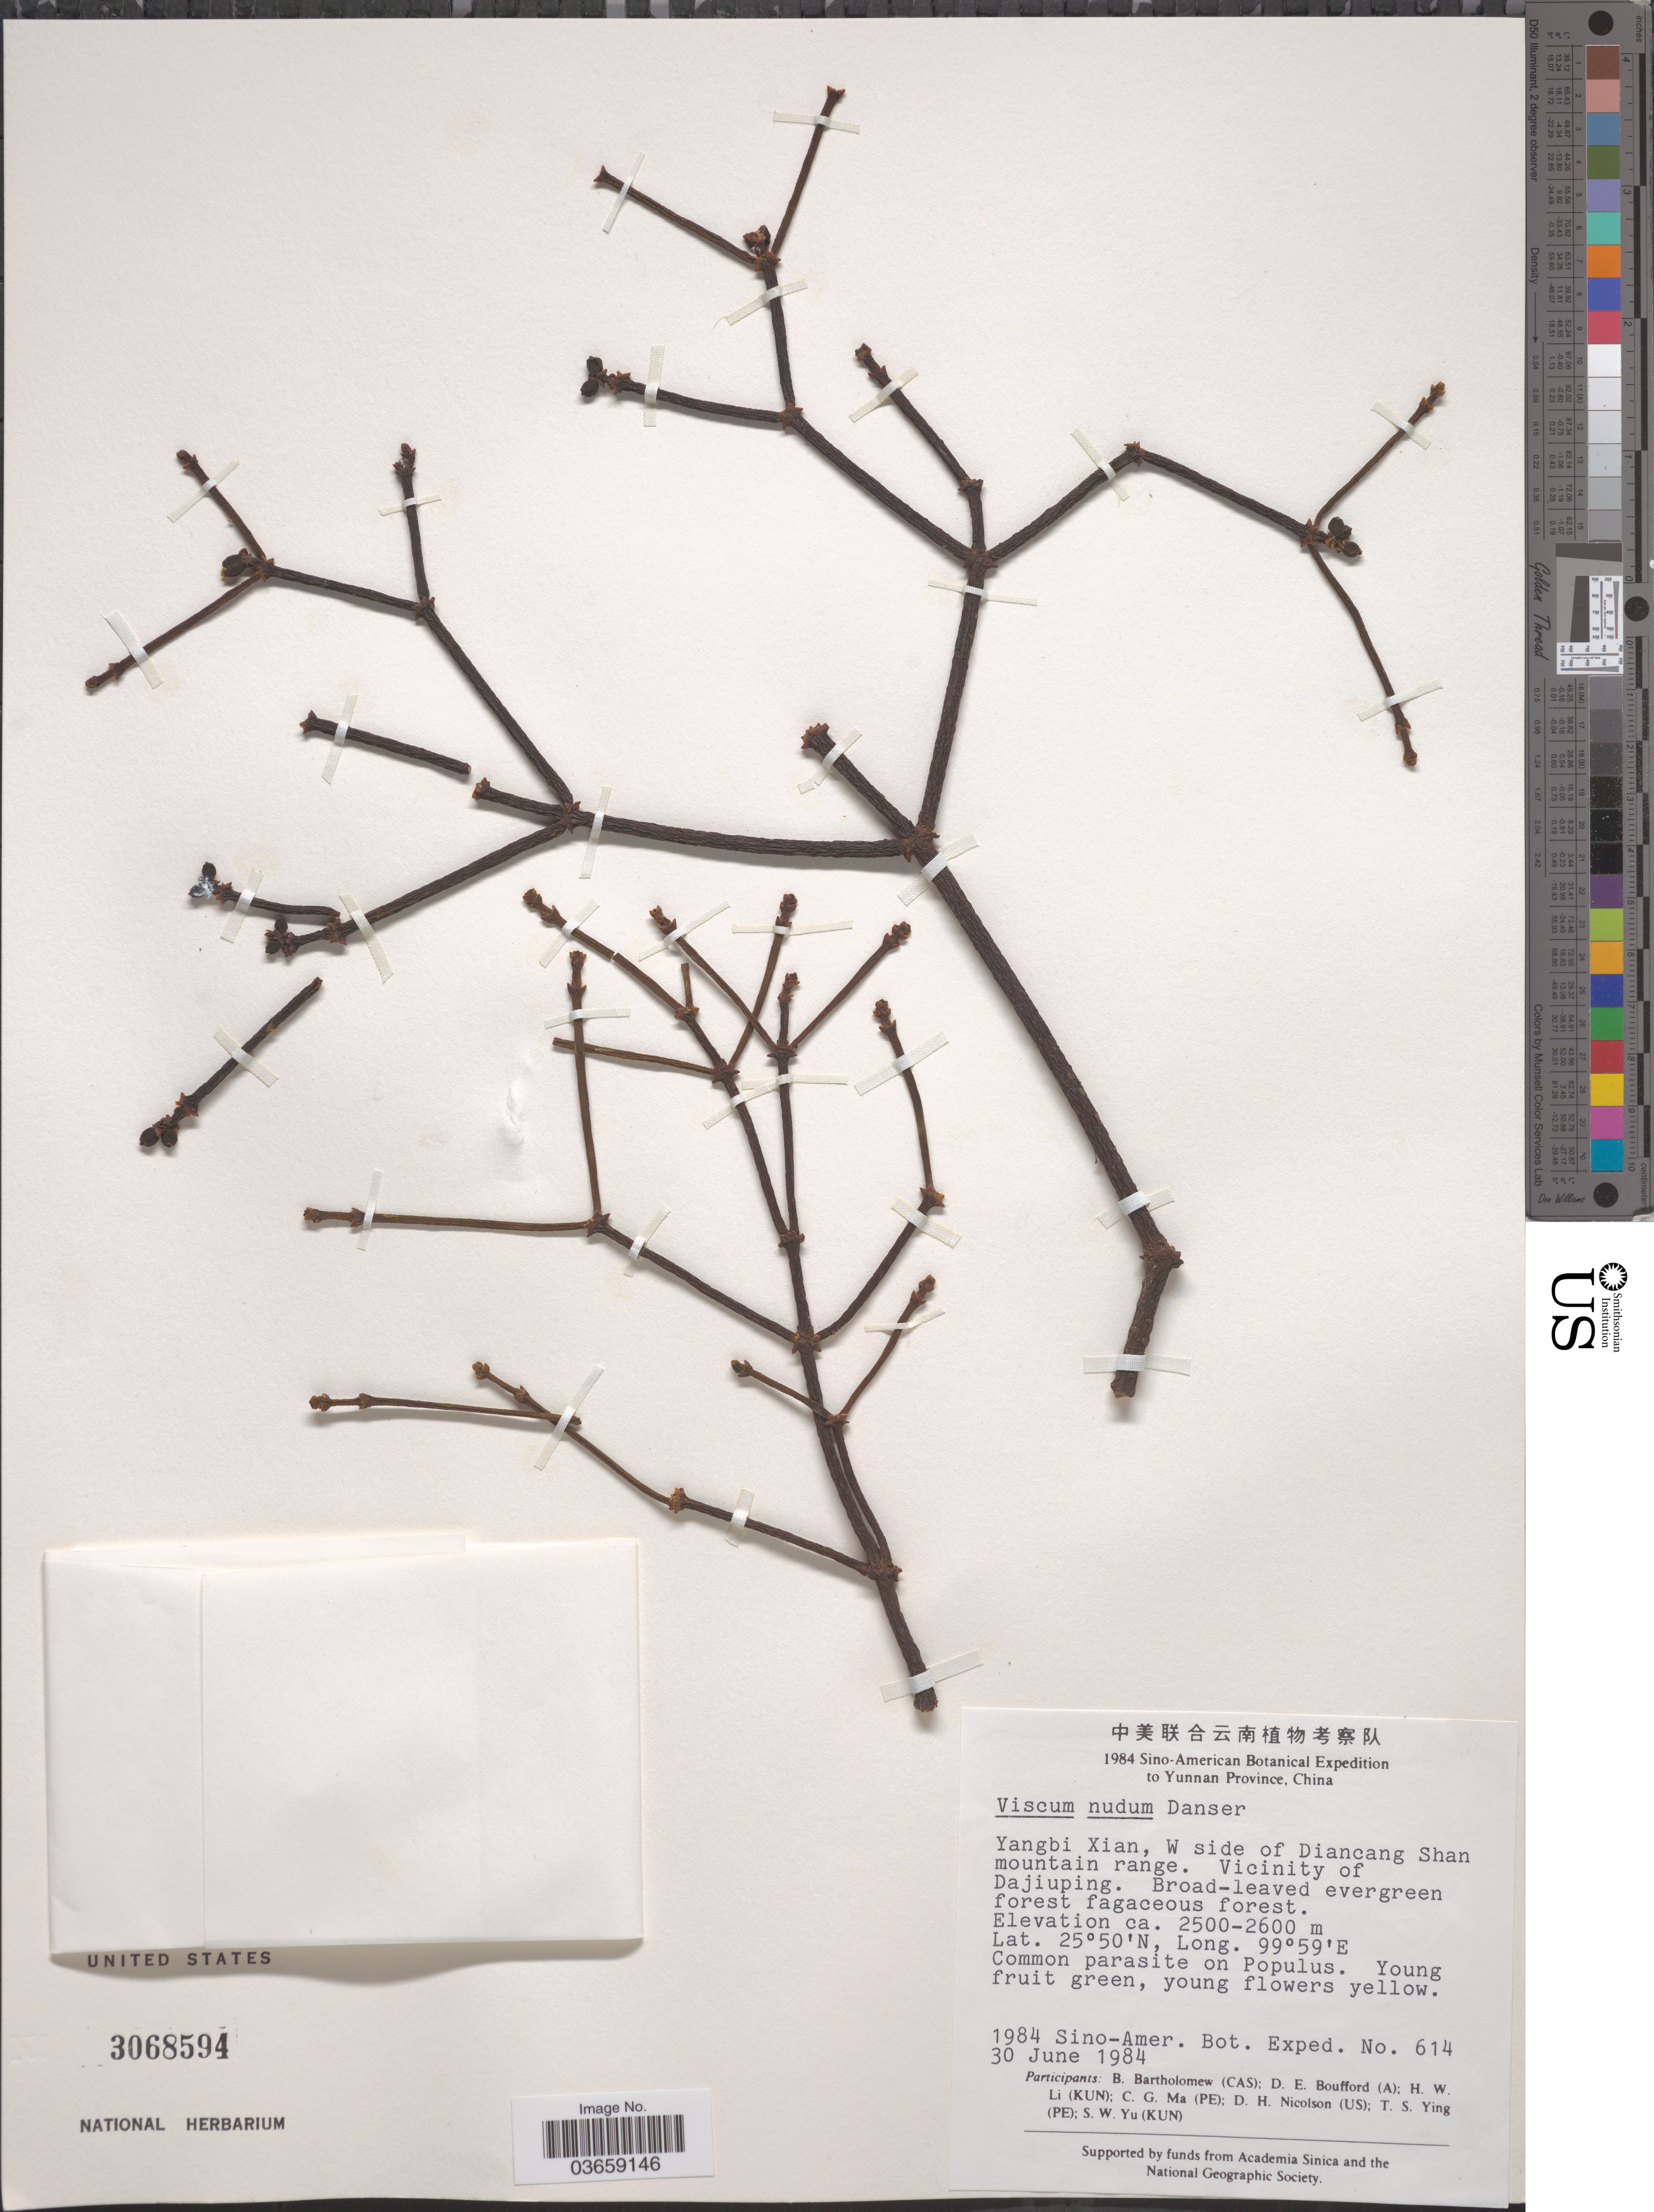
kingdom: Plantae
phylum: Tracheophyta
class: Magnoliopsida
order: Santalales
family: Viscaceae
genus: Viscum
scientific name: Viscum orbiculatum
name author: Wight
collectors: Sino-Amer. Bot. Exped. 1984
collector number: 614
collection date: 1984-06-30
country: China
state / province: Yunnan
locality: Yangbi Xian, W side of Diancang Shan mountain range. Vicinity of Dajiuping.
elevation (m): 2500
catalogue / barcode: US 3068594